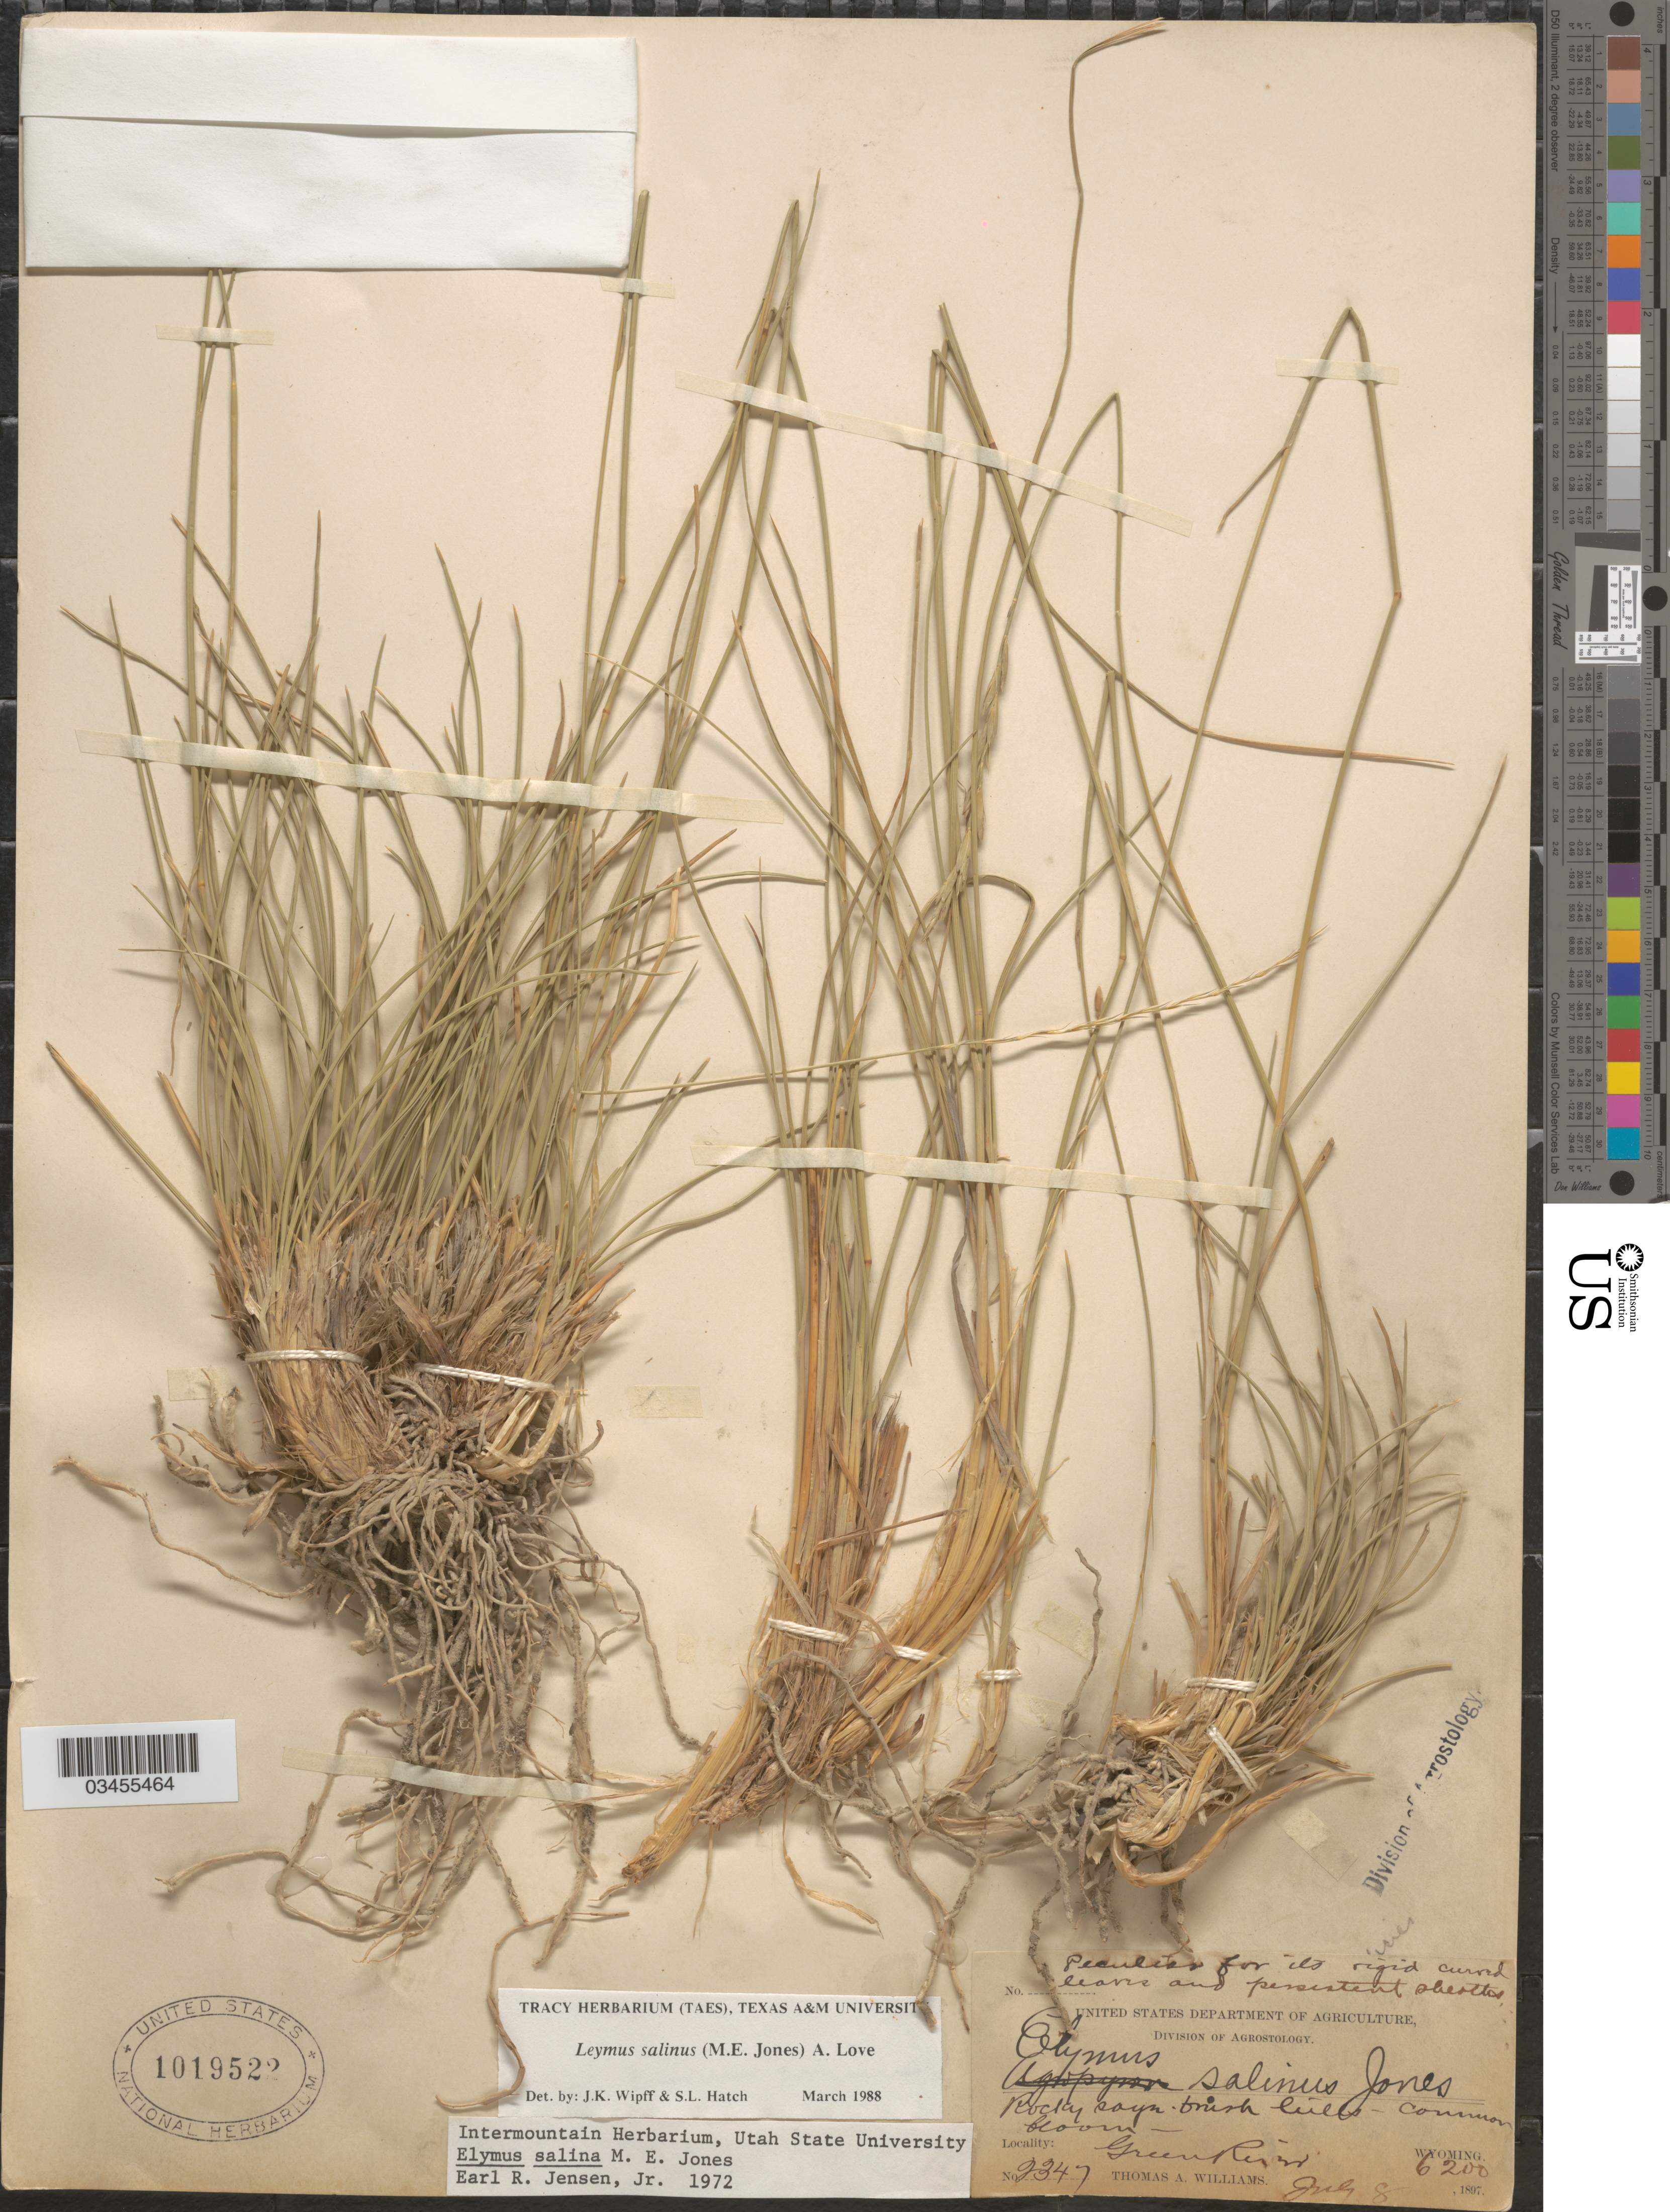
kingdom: Plantae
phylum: Tracheophyta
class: Liliopsida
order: Poales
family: Poaceae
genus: Leymus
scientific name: Leymus salina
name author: (M.E. Jones) Á. Löve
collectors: T. A. Williams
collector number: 2347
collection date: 1897-07-08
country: United States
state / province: Wyoming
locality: Green River.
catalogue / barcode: US 1019522